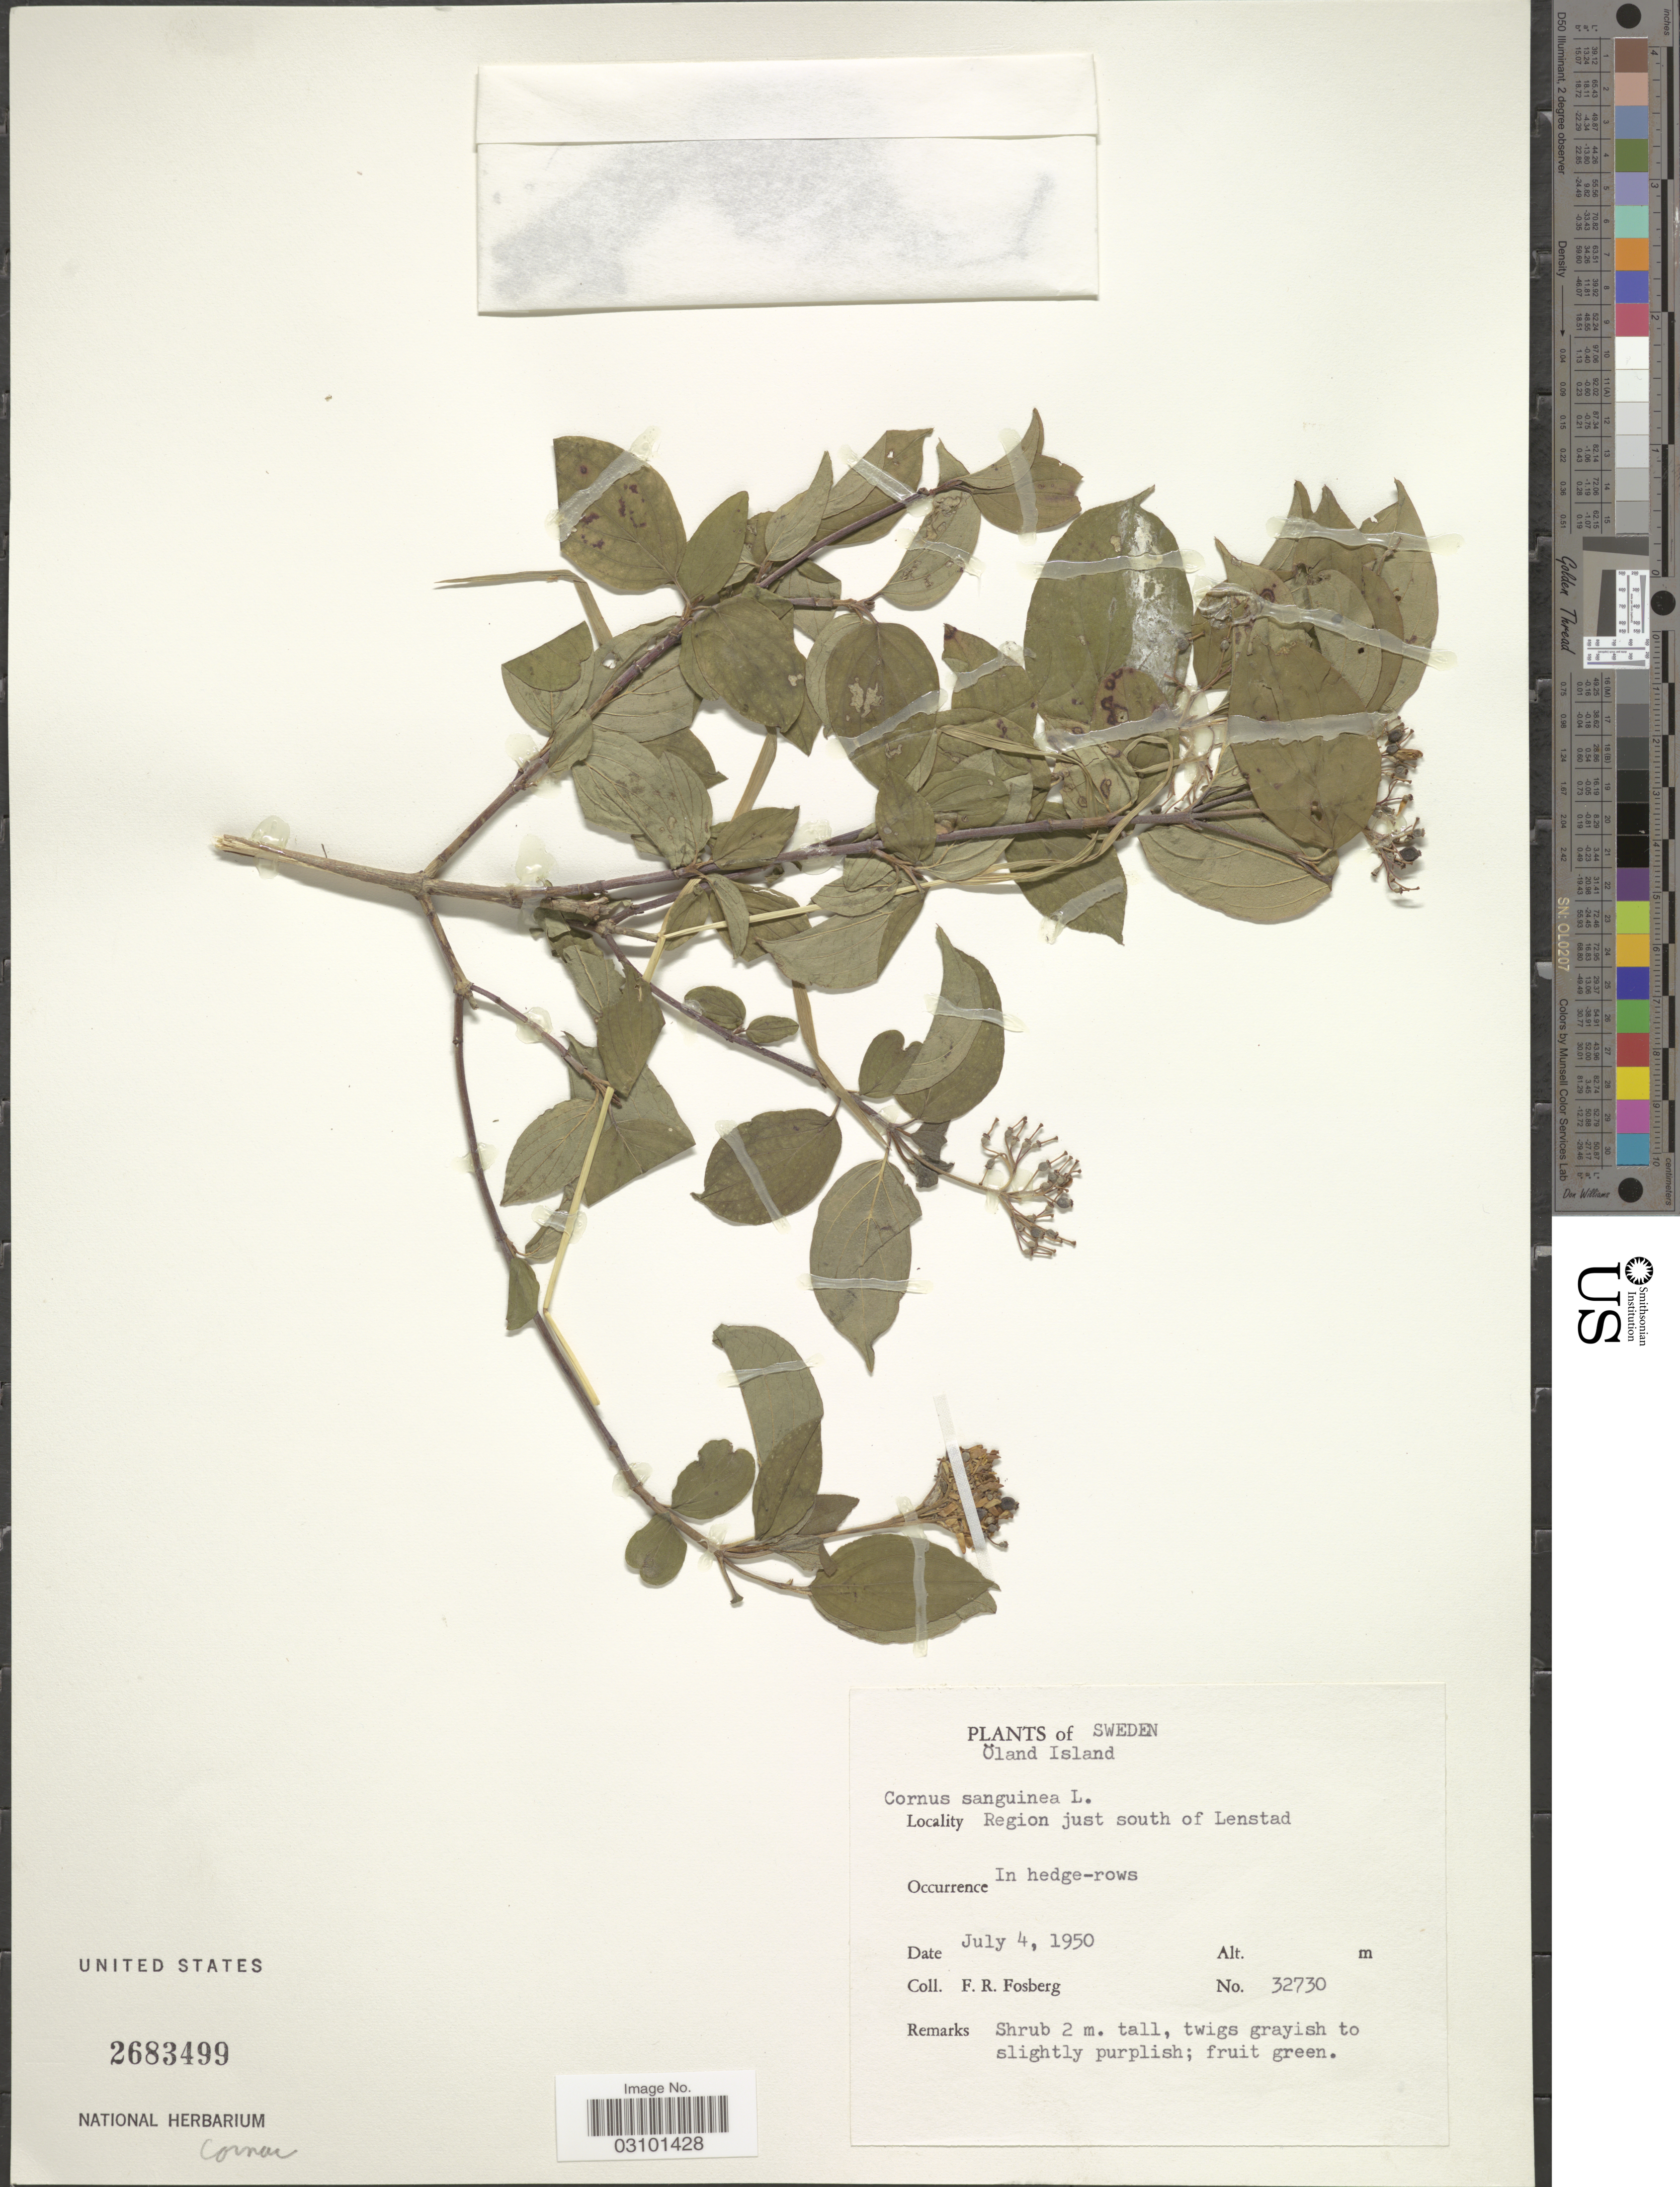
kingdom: Plantae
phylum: Tracheophyta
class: Magnoliopsida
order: Cornales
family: Cornaceae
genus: Cornus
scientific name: Cornus sanguinea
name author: L.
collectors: F. R. Fosberg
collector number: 32730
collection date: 1950-07-04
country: Sweden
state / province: Kalmar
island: Oland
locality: Öland Island. Region just south of Lenstad.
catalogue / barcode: US 2683499